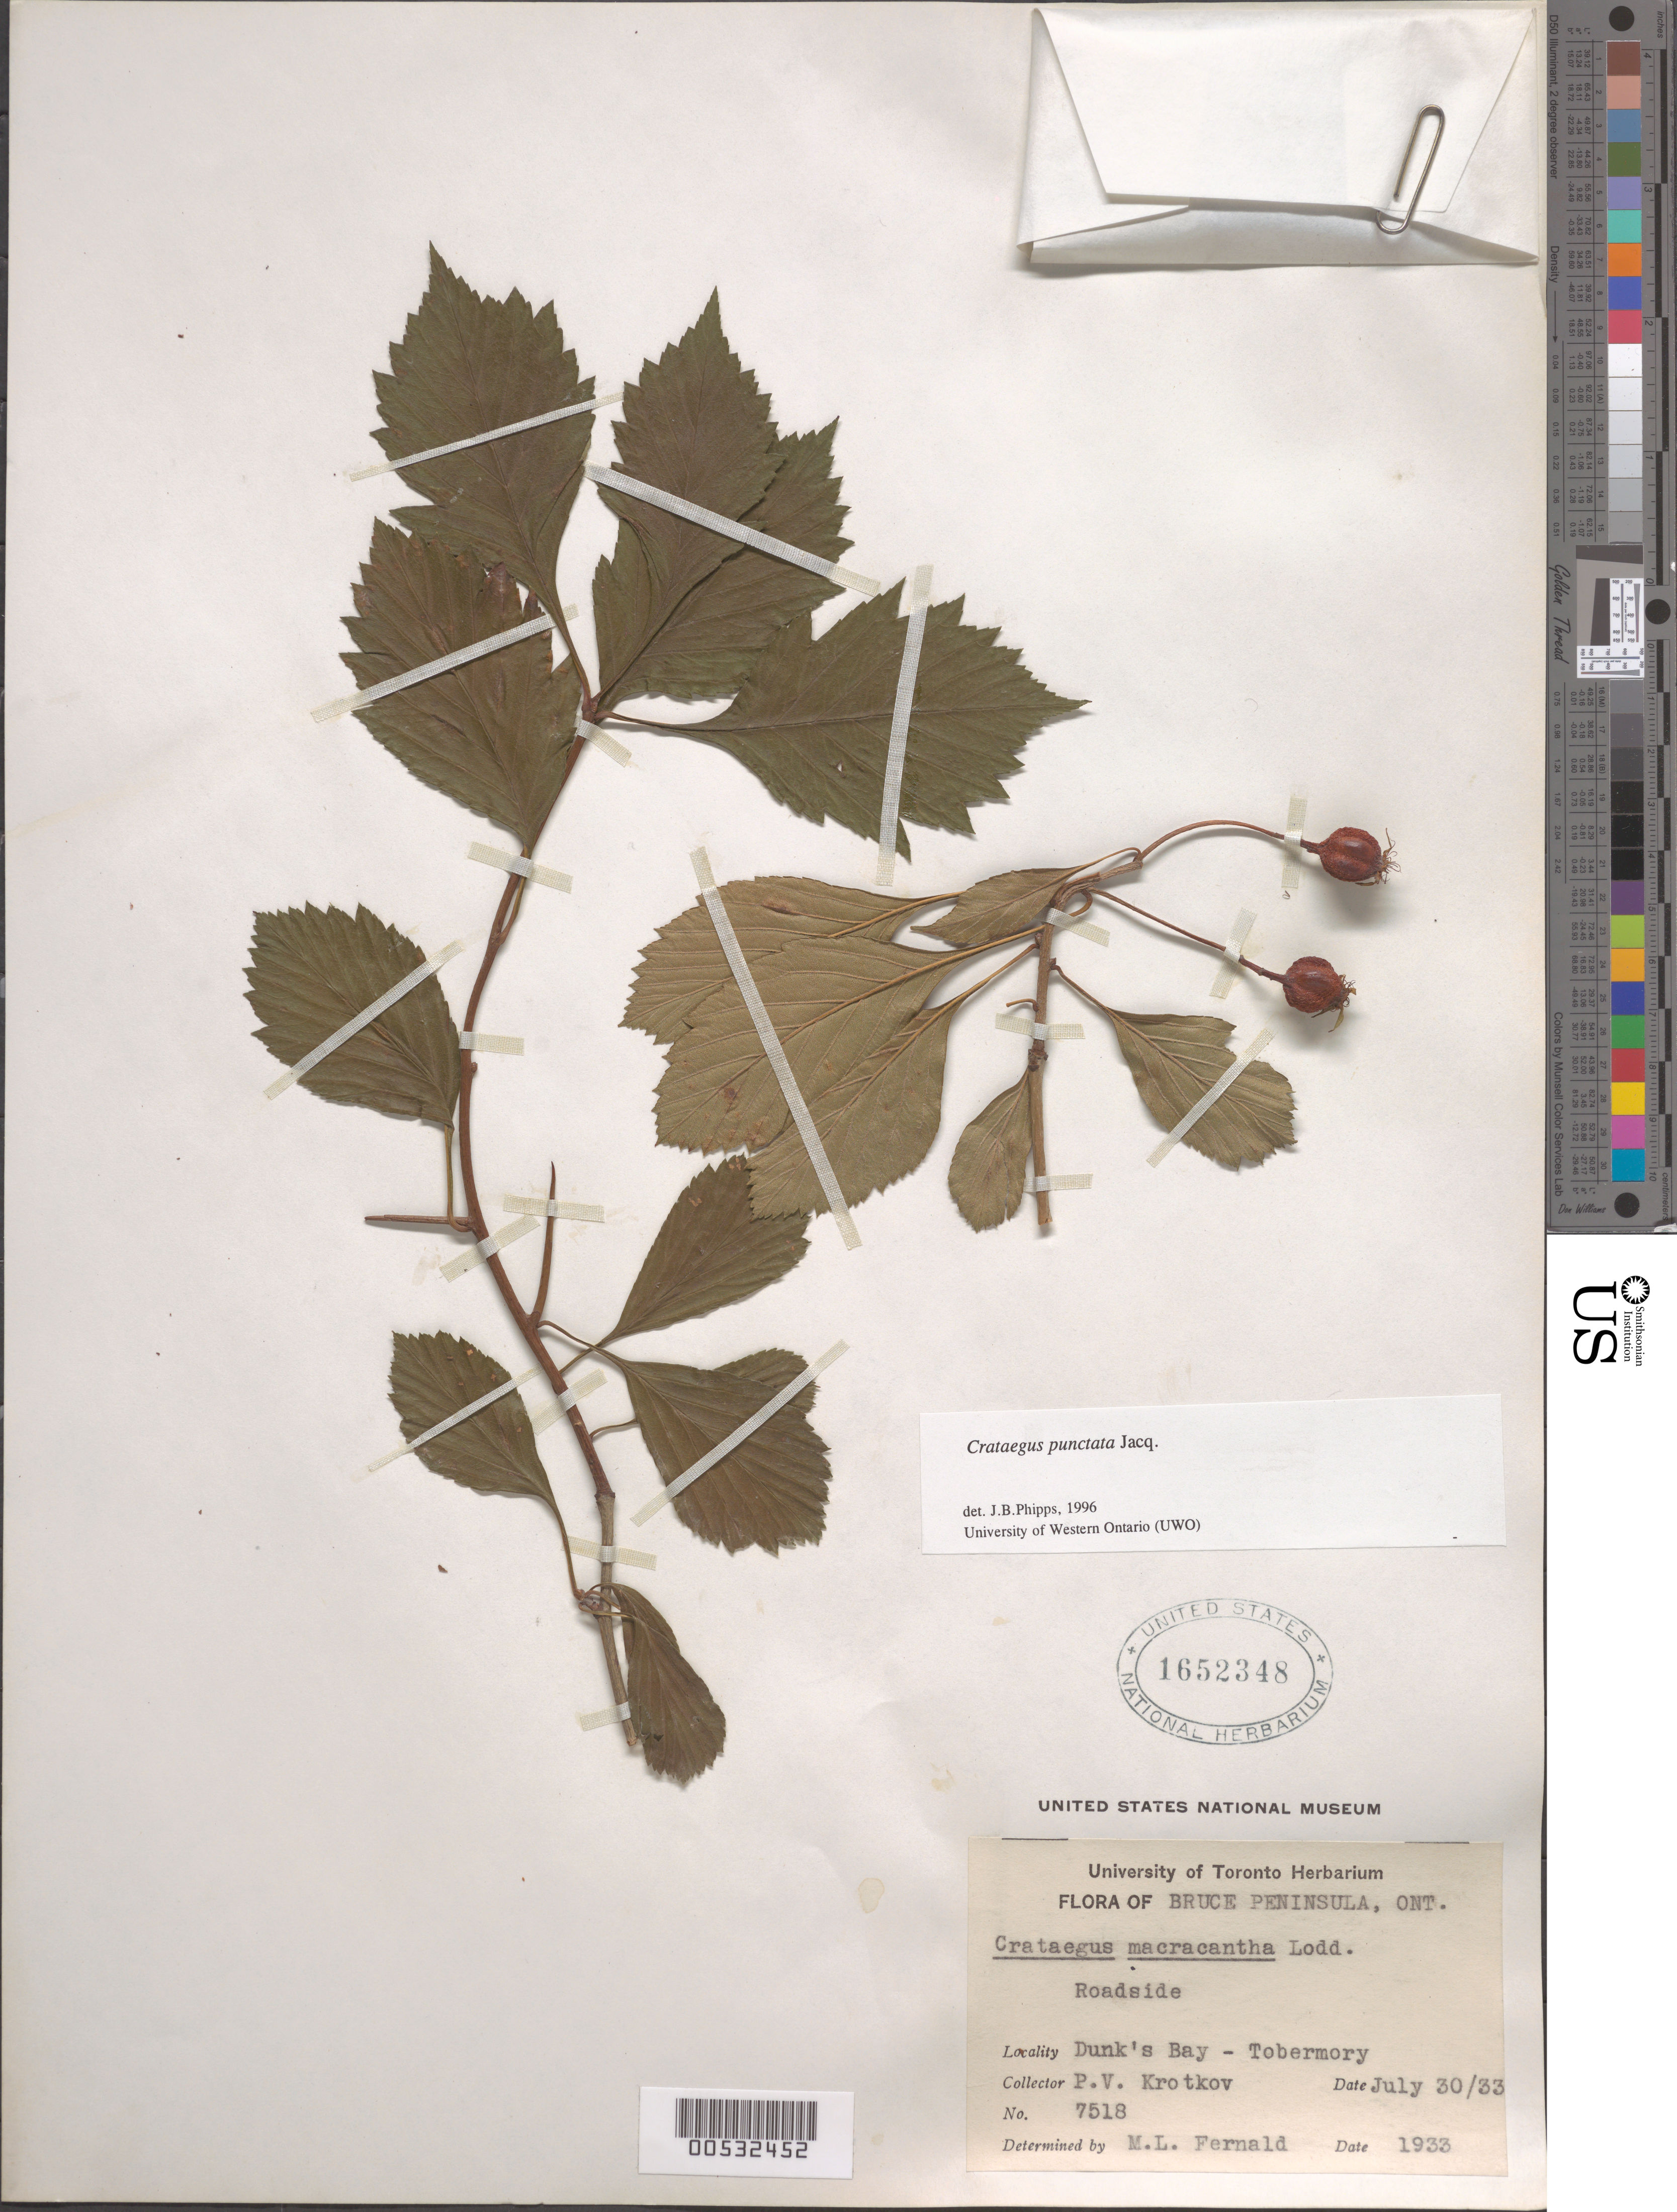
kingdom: Plantae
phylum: Tracheophyta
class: Magnoliopsida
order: Rosales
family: Rosaceae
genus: Crataegus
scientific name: Crataegus punctata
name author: Jacq.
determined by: Phipps, James B., (UWO), University of Western Ontario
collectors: P. V. Krotkov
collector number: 7518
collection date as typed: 30 Jul 1933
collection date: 1933-07-30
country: Canada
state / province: Ontario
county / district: Bruce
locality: Dunk's Bay - Tobermory; Bruce Peninsula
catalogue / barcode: US 1652348